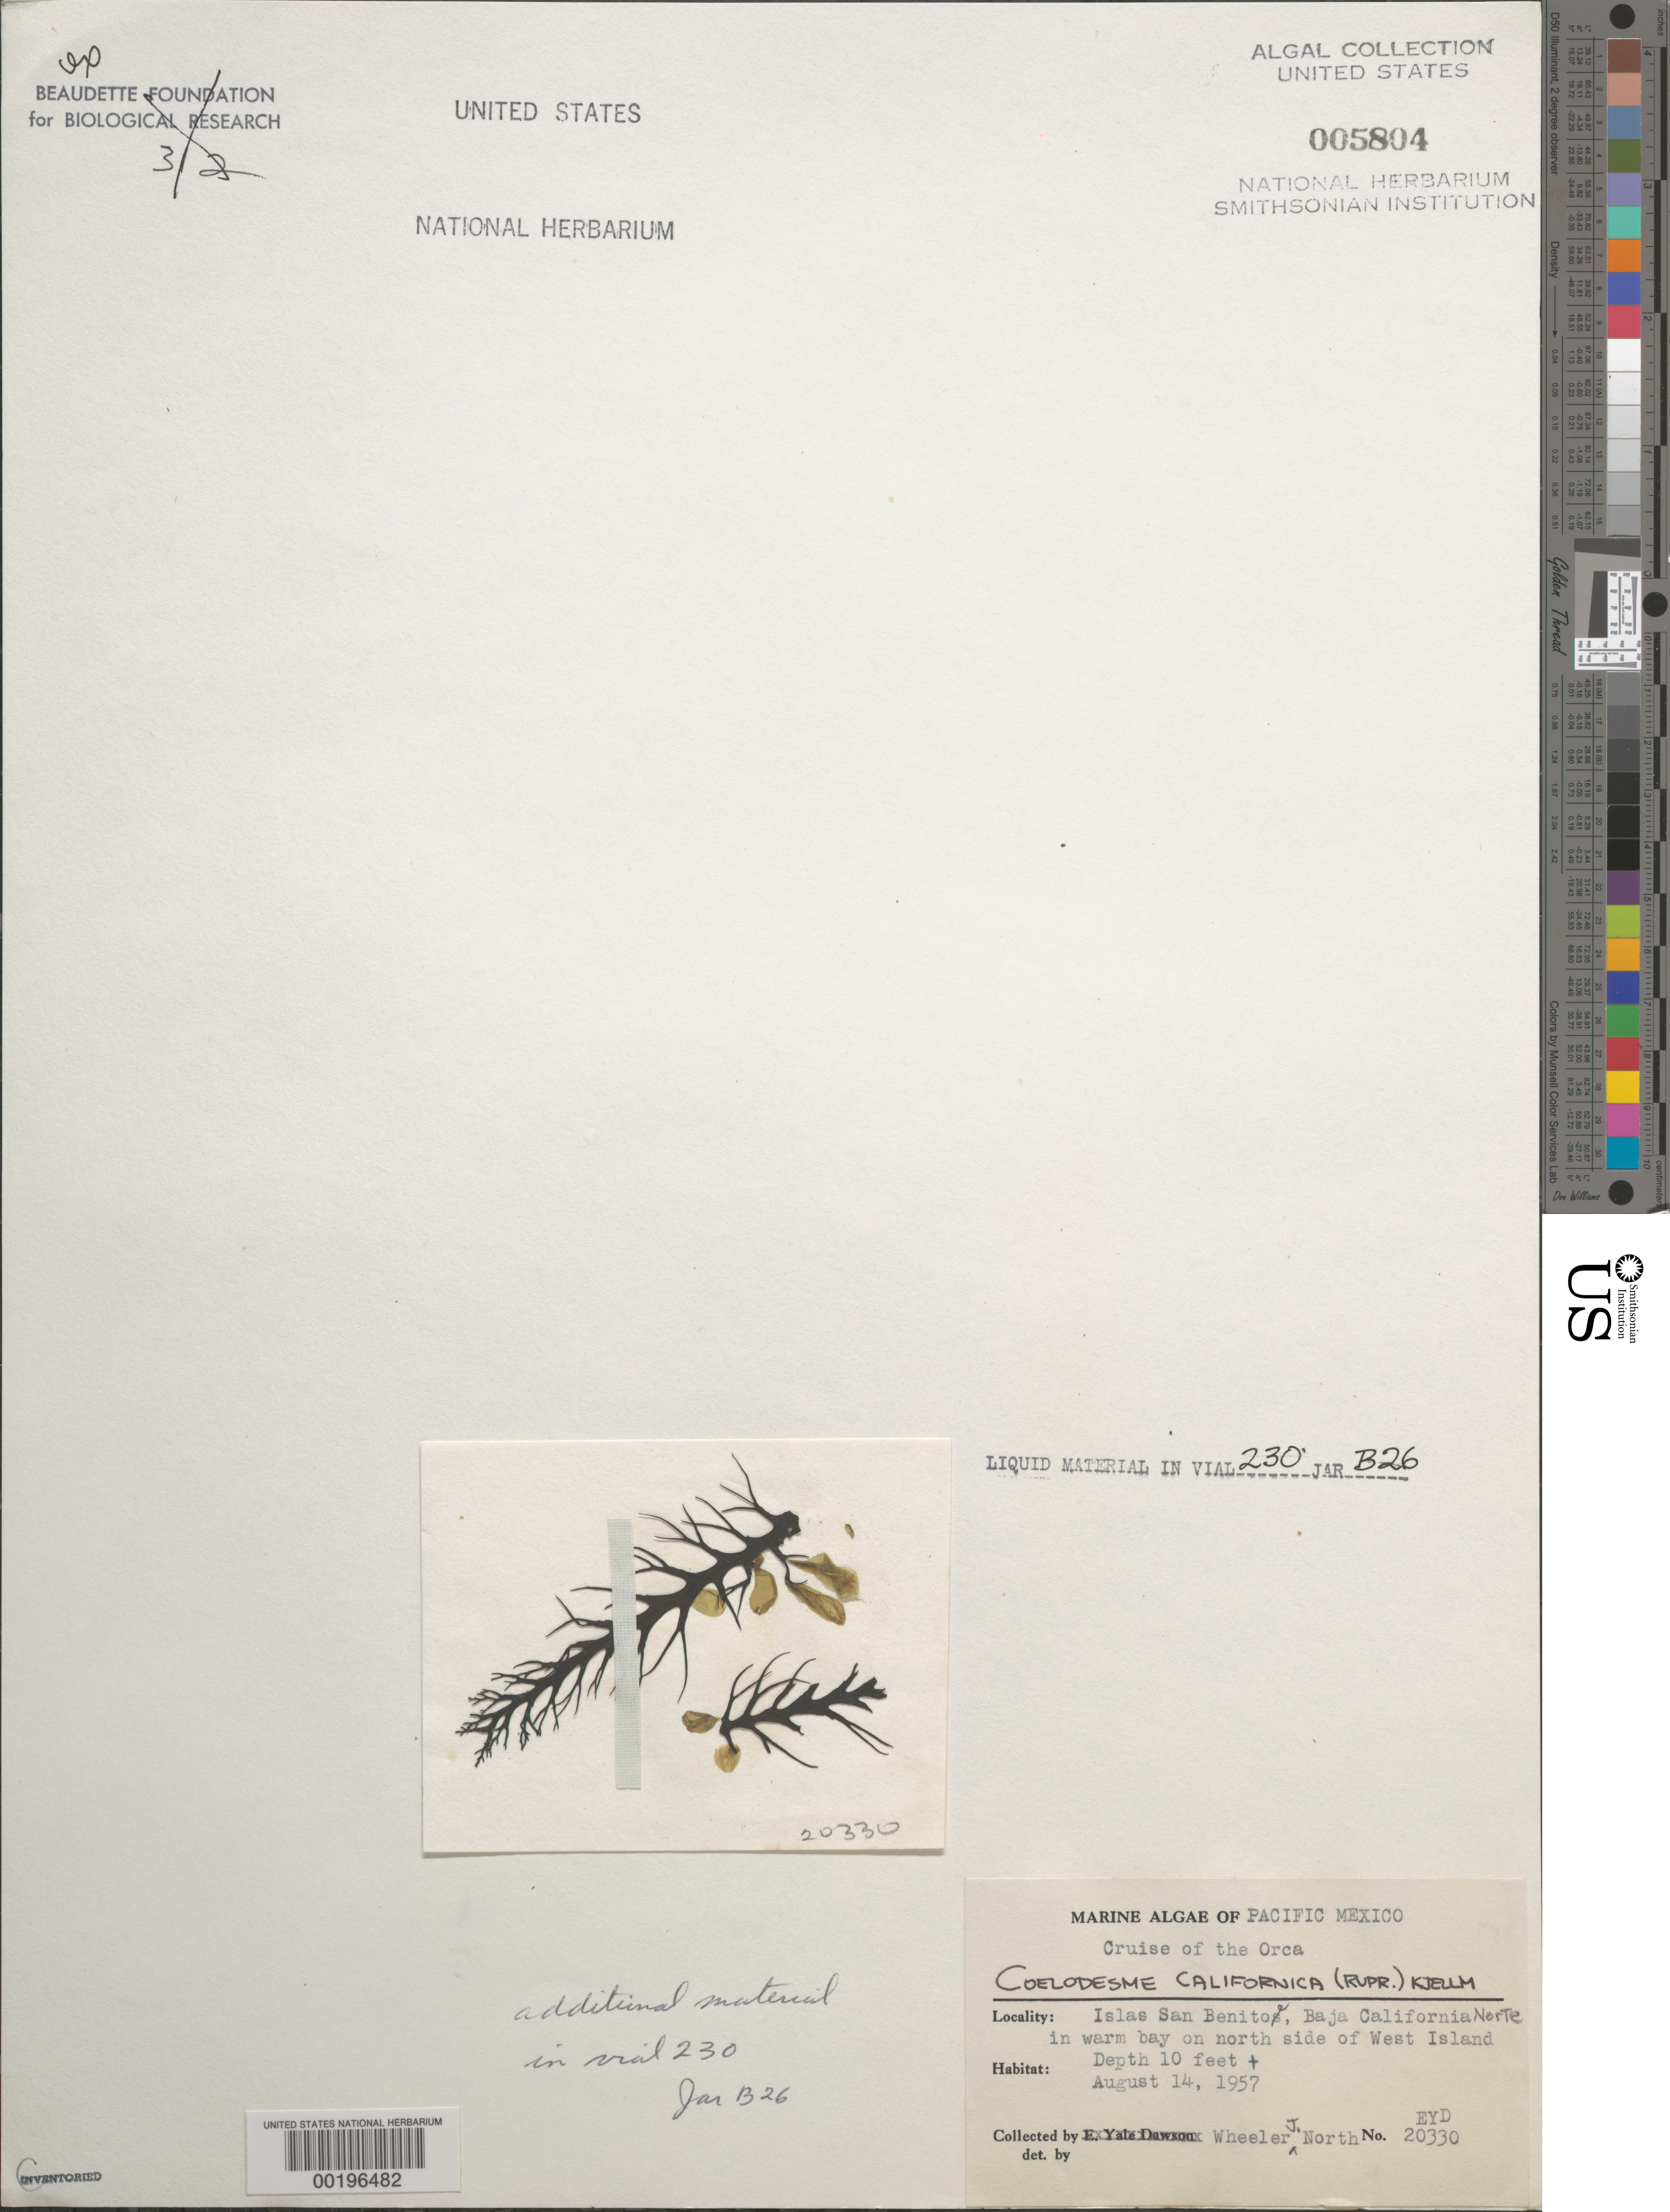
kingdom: Chromista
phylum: Ochrophyta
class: Phaeophyceae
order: Ectocarpales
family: Chordariaceae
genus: Coilodesme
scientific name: Coilodesme californica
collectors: W. North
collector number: EYD 20330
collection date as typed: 14 Aug 1957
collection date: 1957-08-14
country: Mexico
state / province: Baja California Norte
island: West Island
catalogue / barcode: US 5804